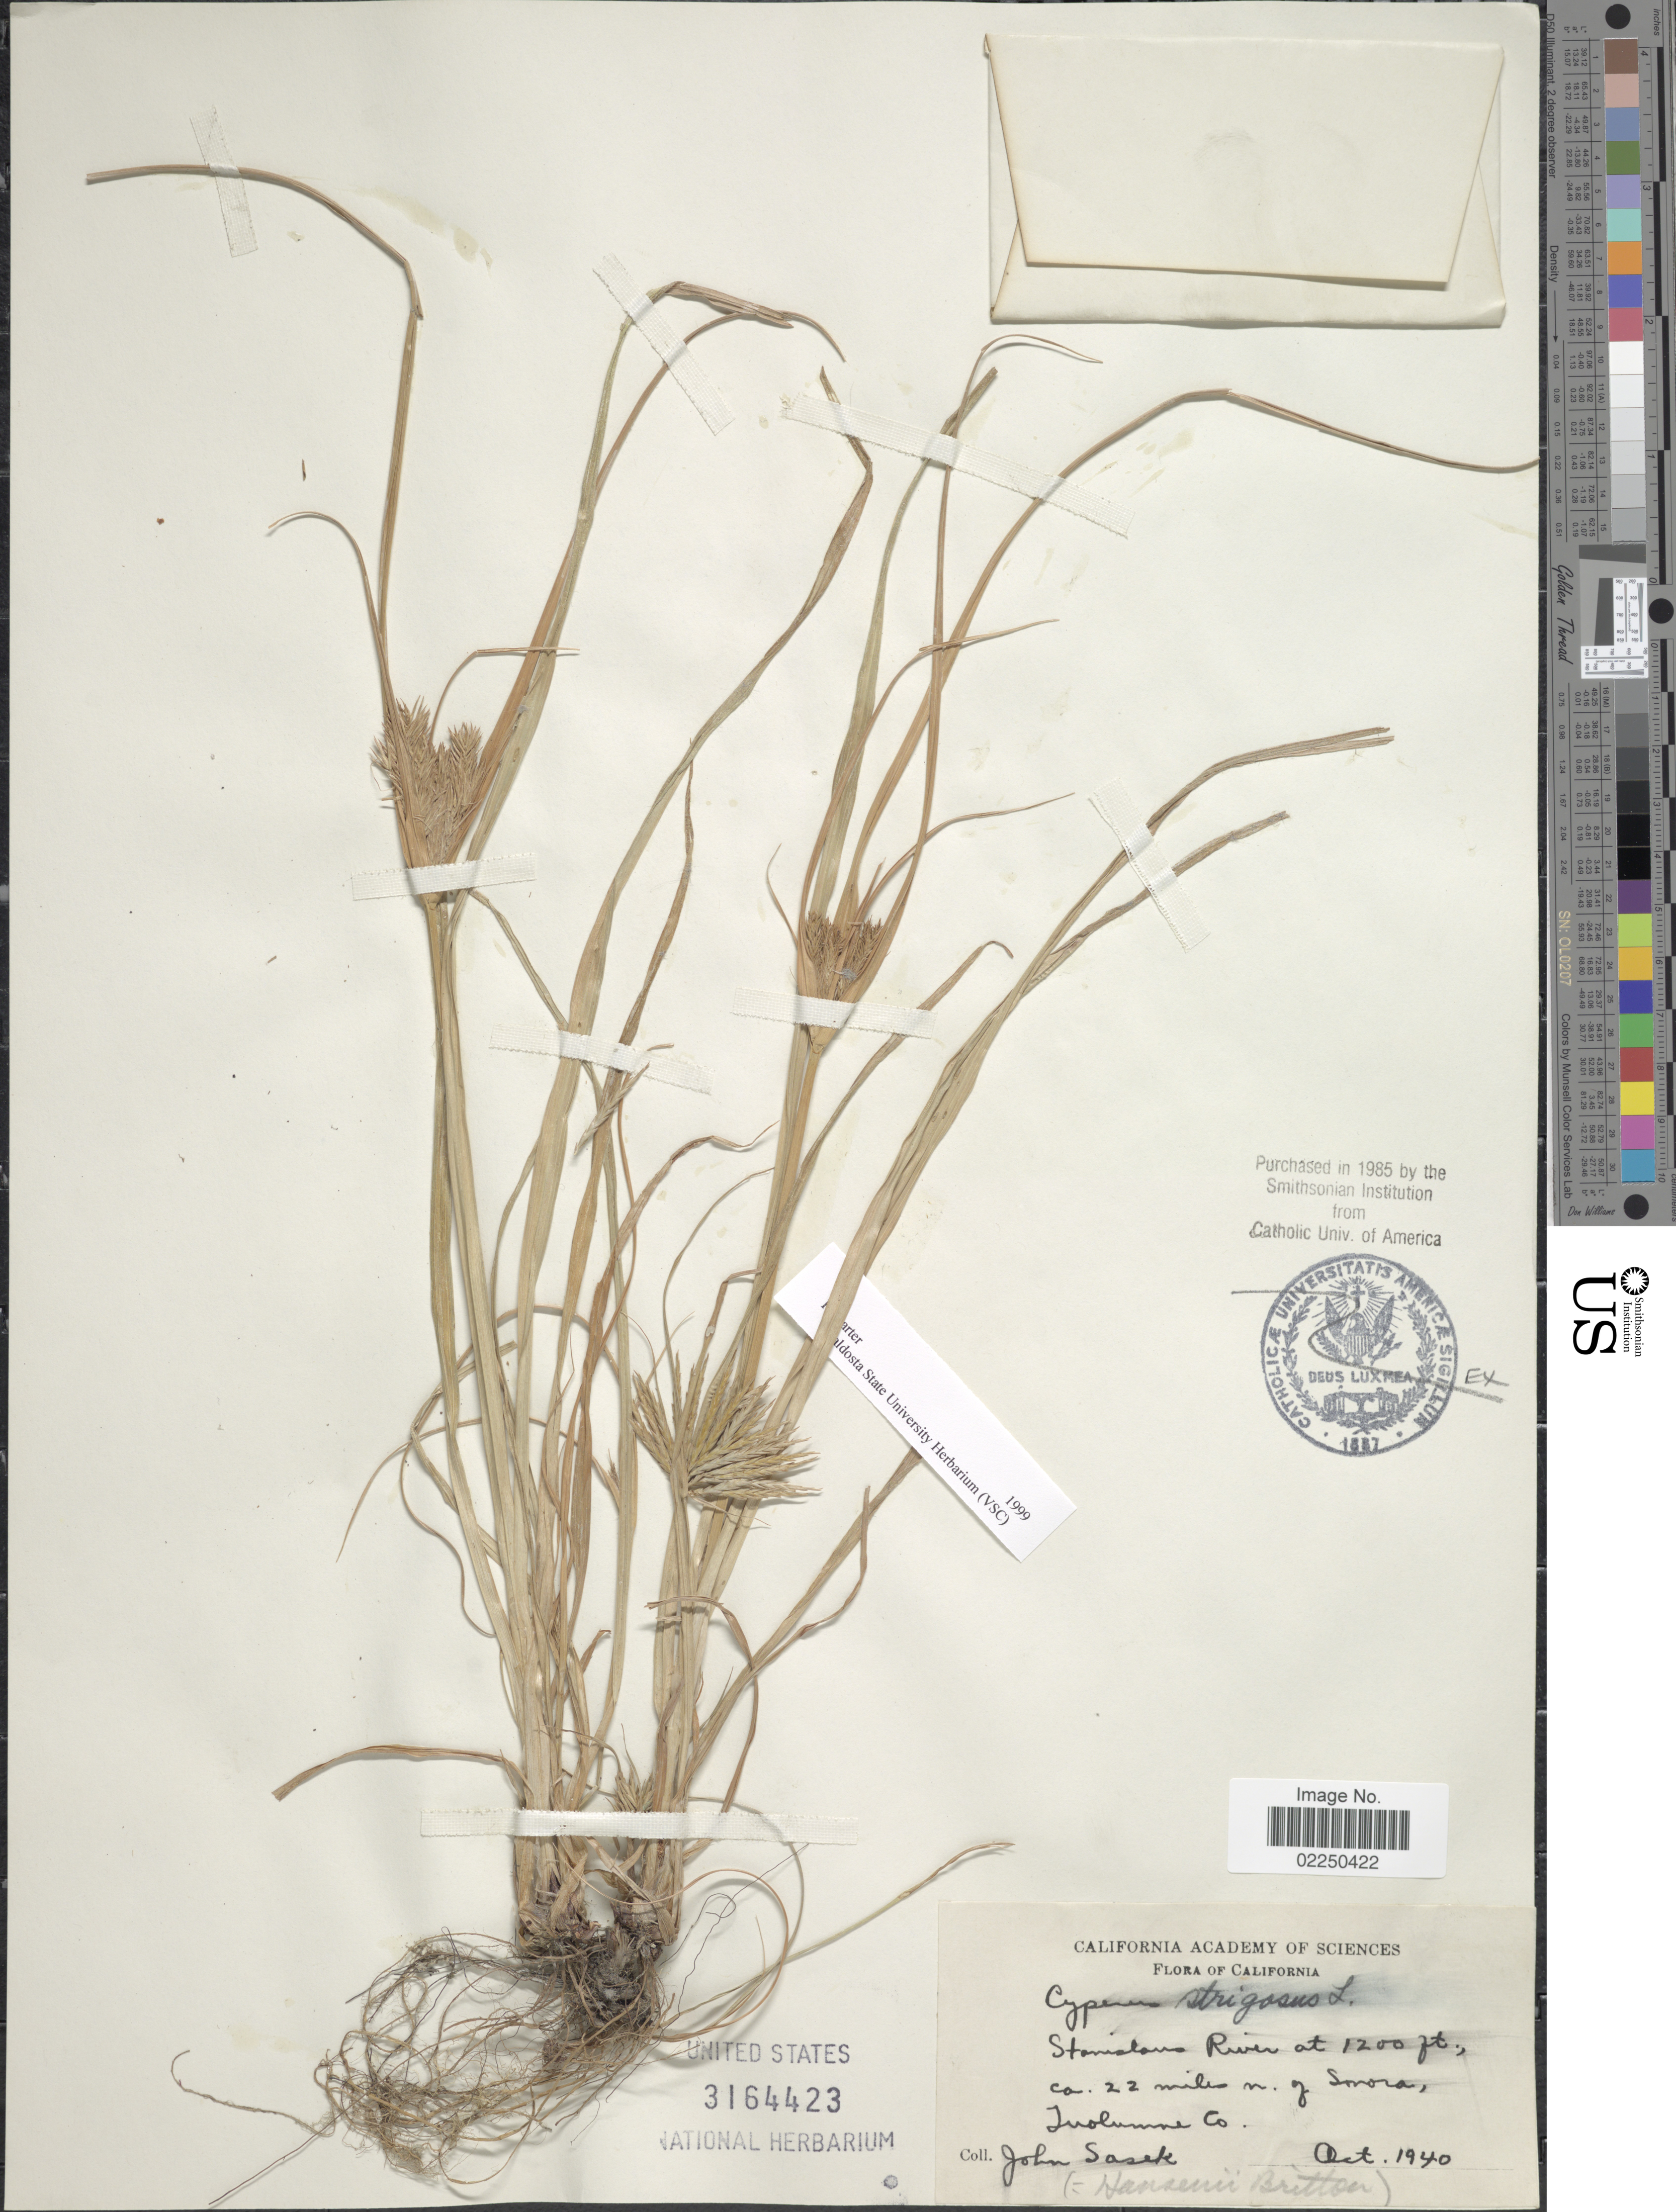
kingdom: Plantae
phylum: Tracheophyta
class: Liliopsida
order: Poales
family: Cyperaceae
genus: Cyperus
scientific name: Cyperus strigosus L.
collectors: J. Sasek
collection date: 1940-10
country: United States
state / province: California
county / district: Tuolumne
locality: Stanislaus River, ca. 22 miles n. of Sonora, Tuolumne Co.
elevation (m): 366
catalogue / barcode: US 3164423